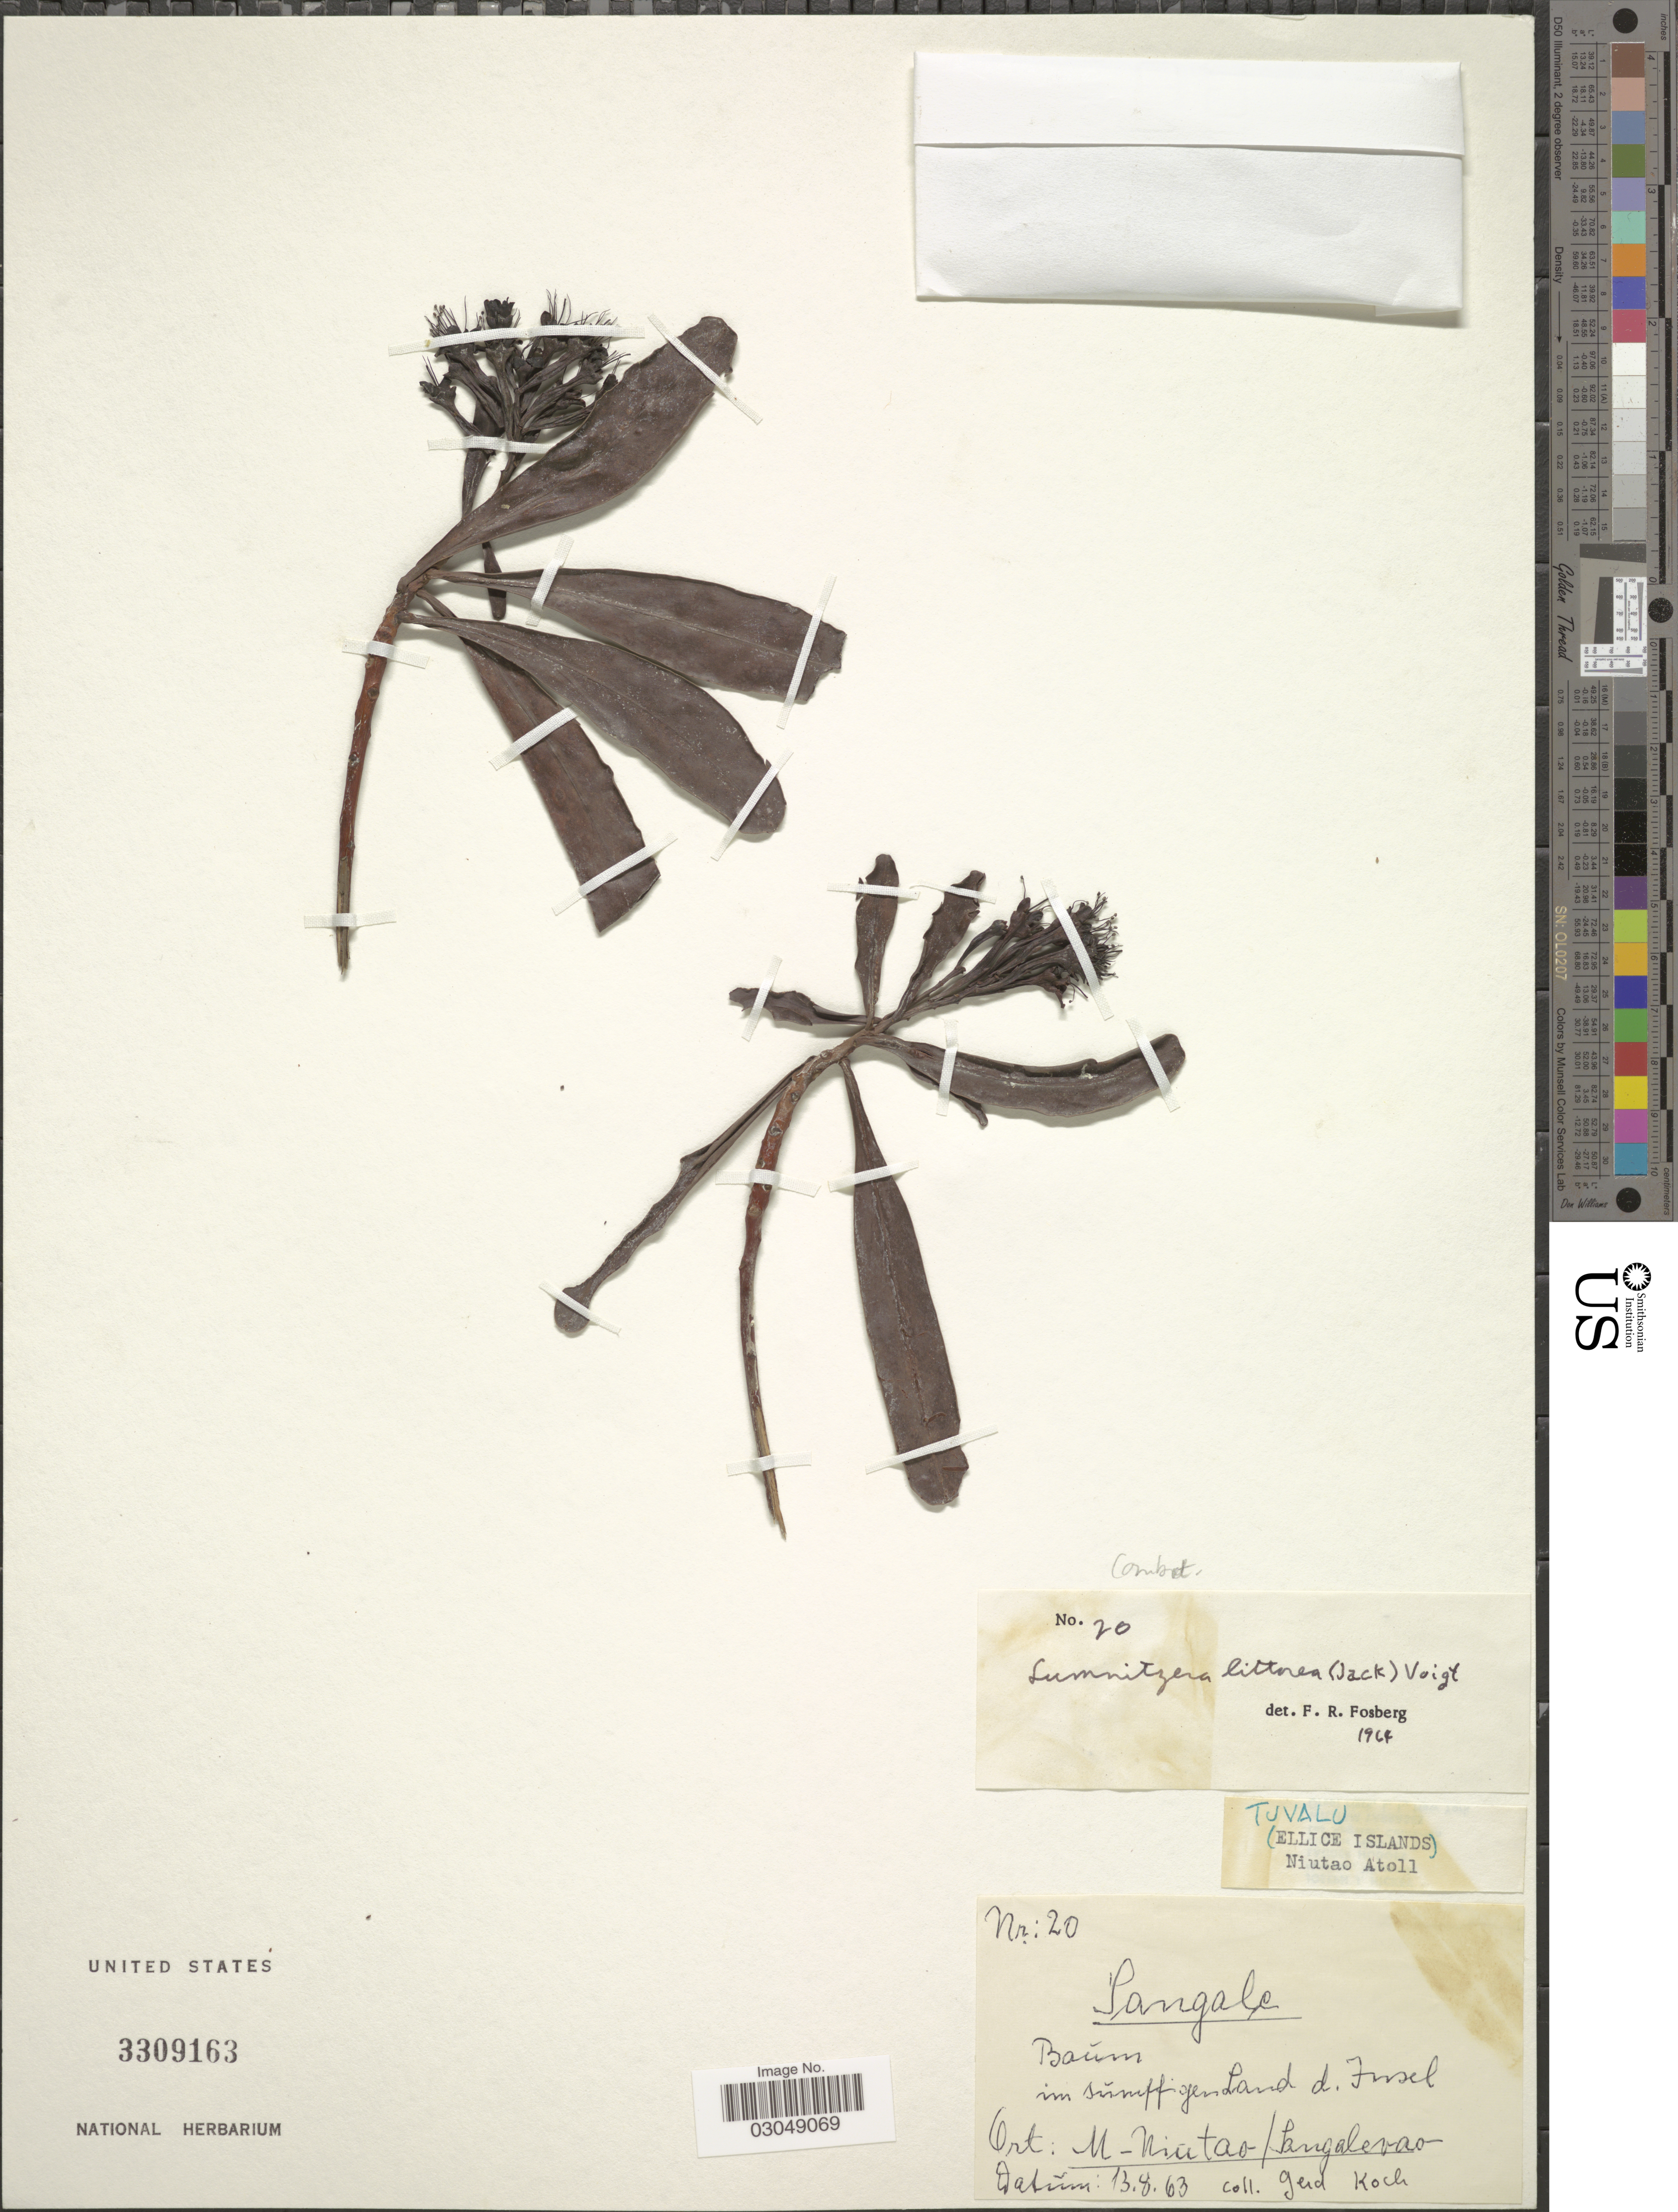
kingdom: Plantae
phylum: Tracheophyta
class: Magnoliopsida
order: Myrtales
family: Combretaceae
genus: Lumnitzera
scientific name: Lumnitzera littorea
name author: (Jack) Voight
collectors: G. Koch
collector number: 20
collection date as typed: Transcribed d/m/y: 13/8/63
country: Tuvalu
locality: Tuvalu (Ellice Islands). Niutao Atoll. M-Niutao/Sangalevao.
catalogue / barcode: US 3309163